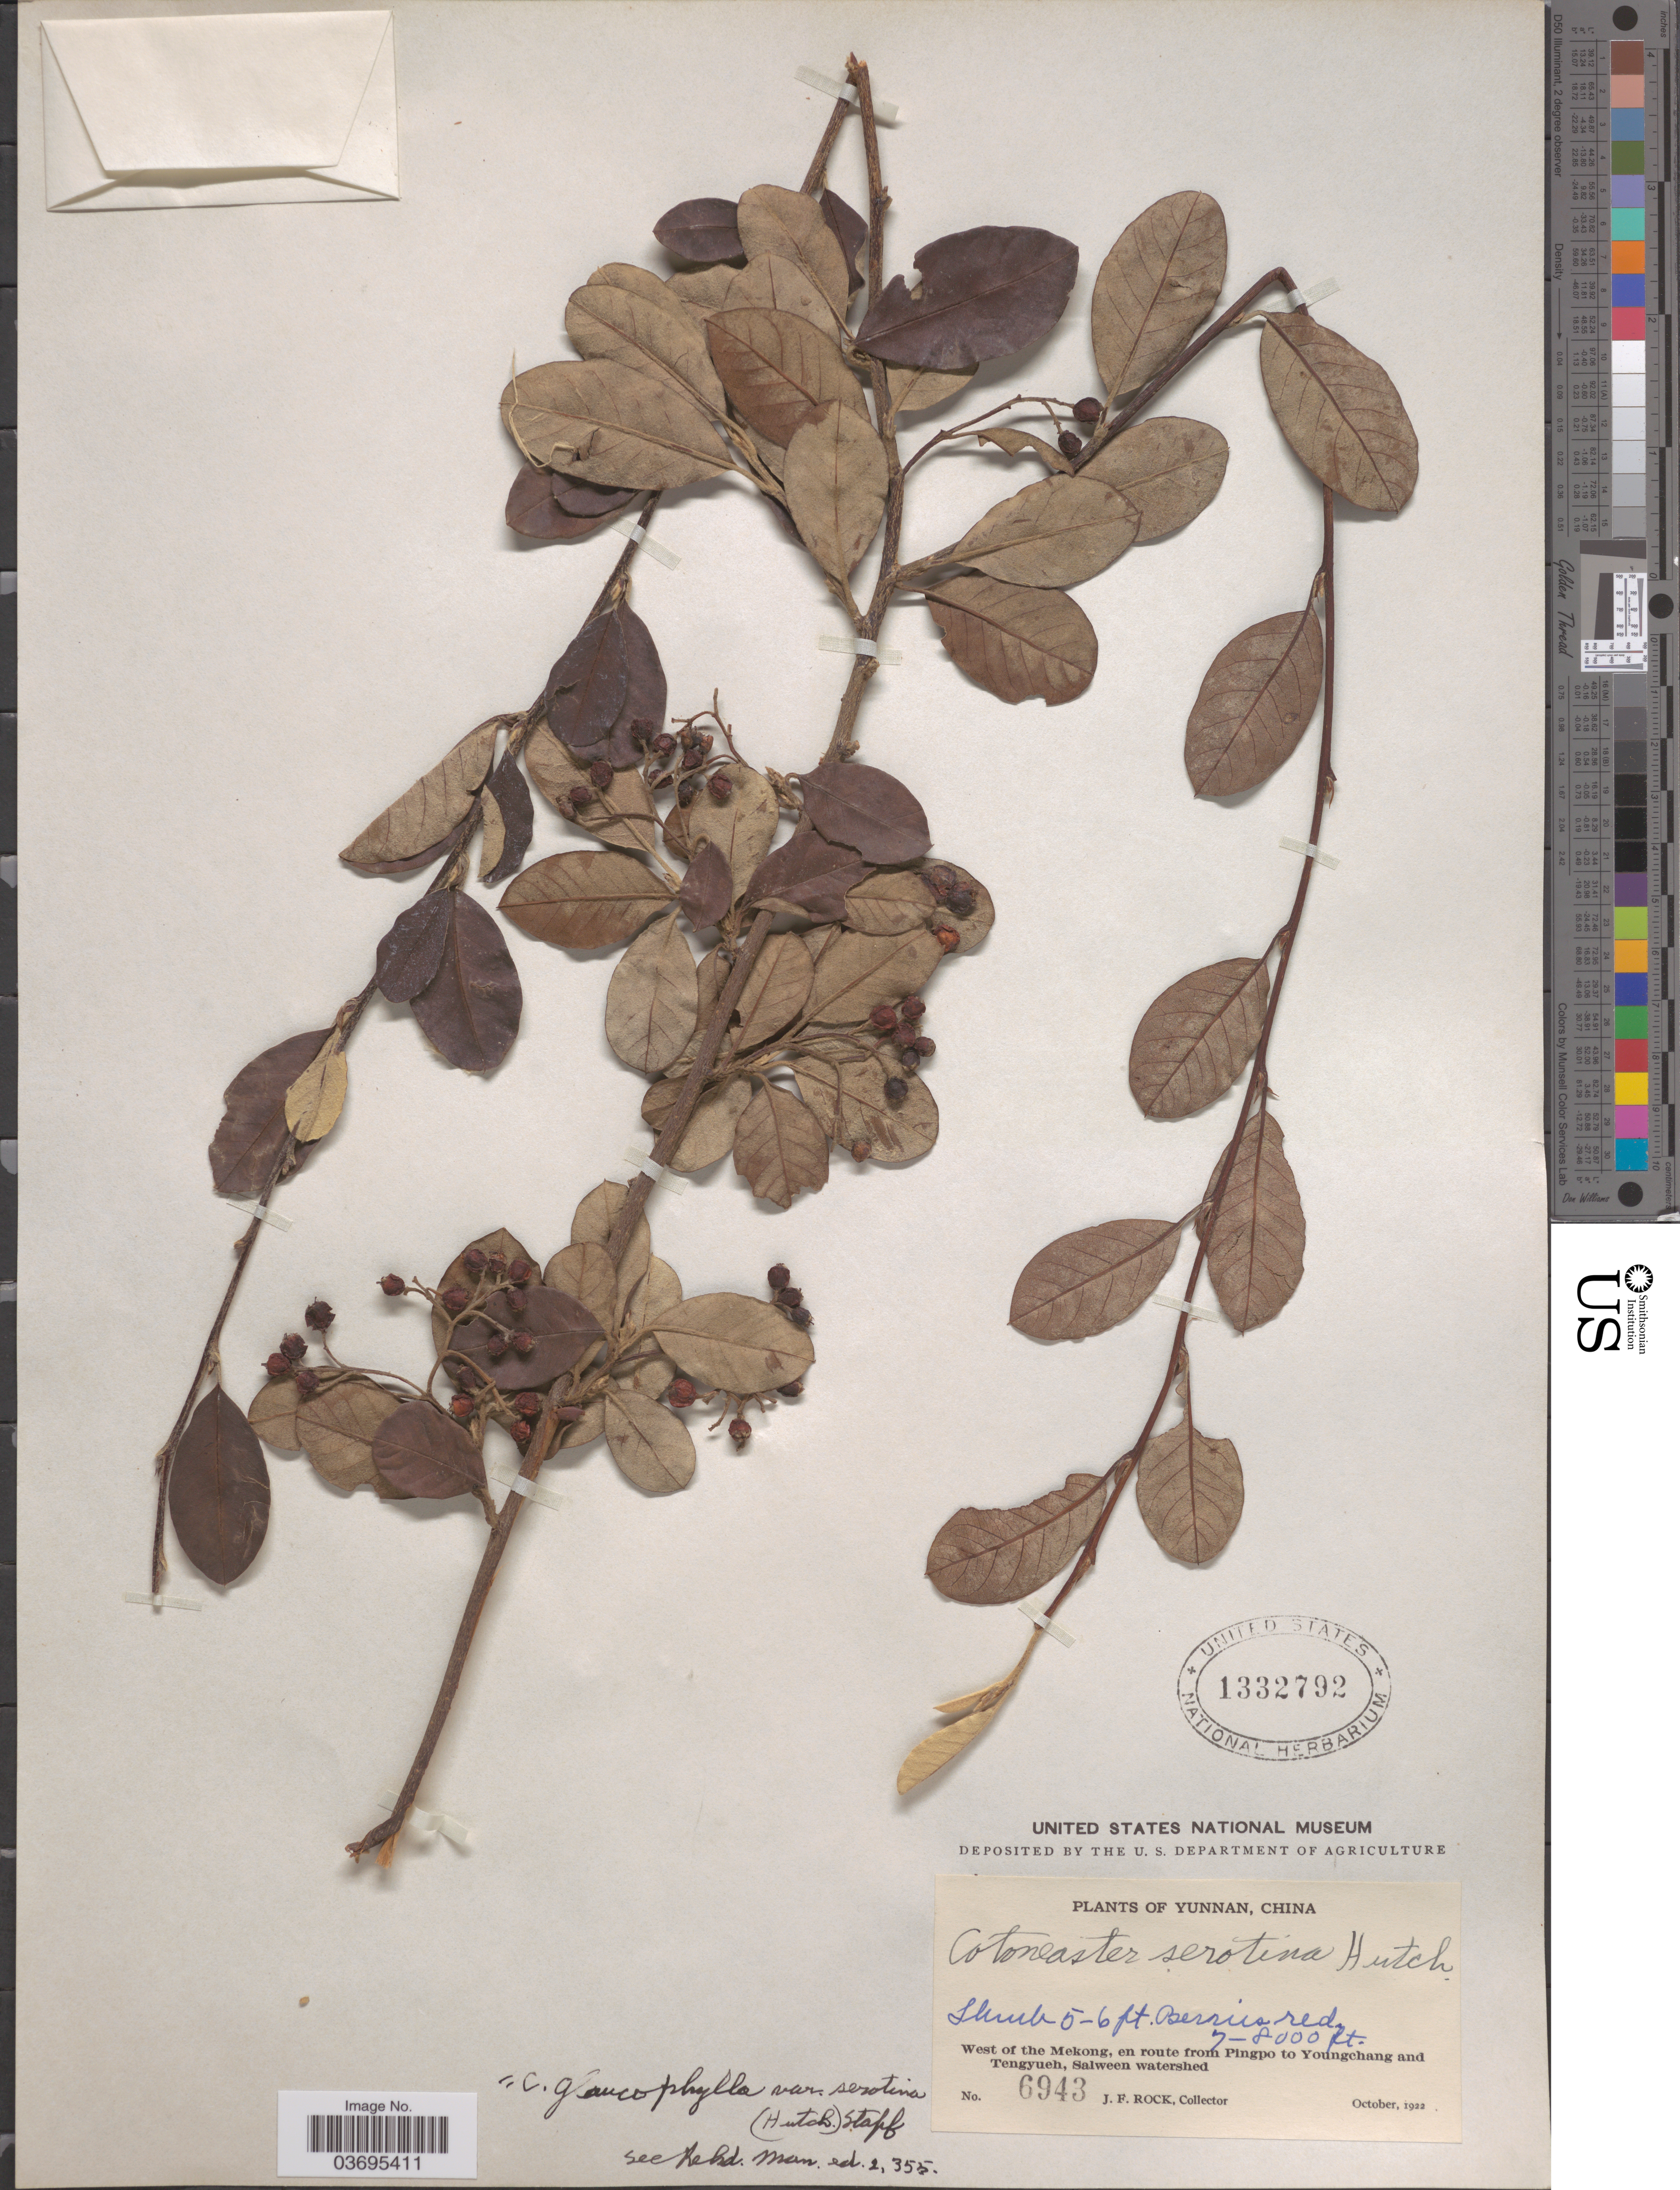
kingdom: Plantae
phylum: Tracheophyta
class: Magnoliopsida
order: Rosales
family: Rosaceae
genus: Cotoneaster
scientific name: Cotoneaster glaucophyllus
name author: Franch.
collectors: J. Rock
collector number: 6943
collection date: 1922-10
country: China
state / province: Yunnan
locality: West of the Mekong, en route from Pingpo to Youngchang and Tengyueh, Salween watershed.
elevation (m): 2134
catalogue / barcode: US 1332792